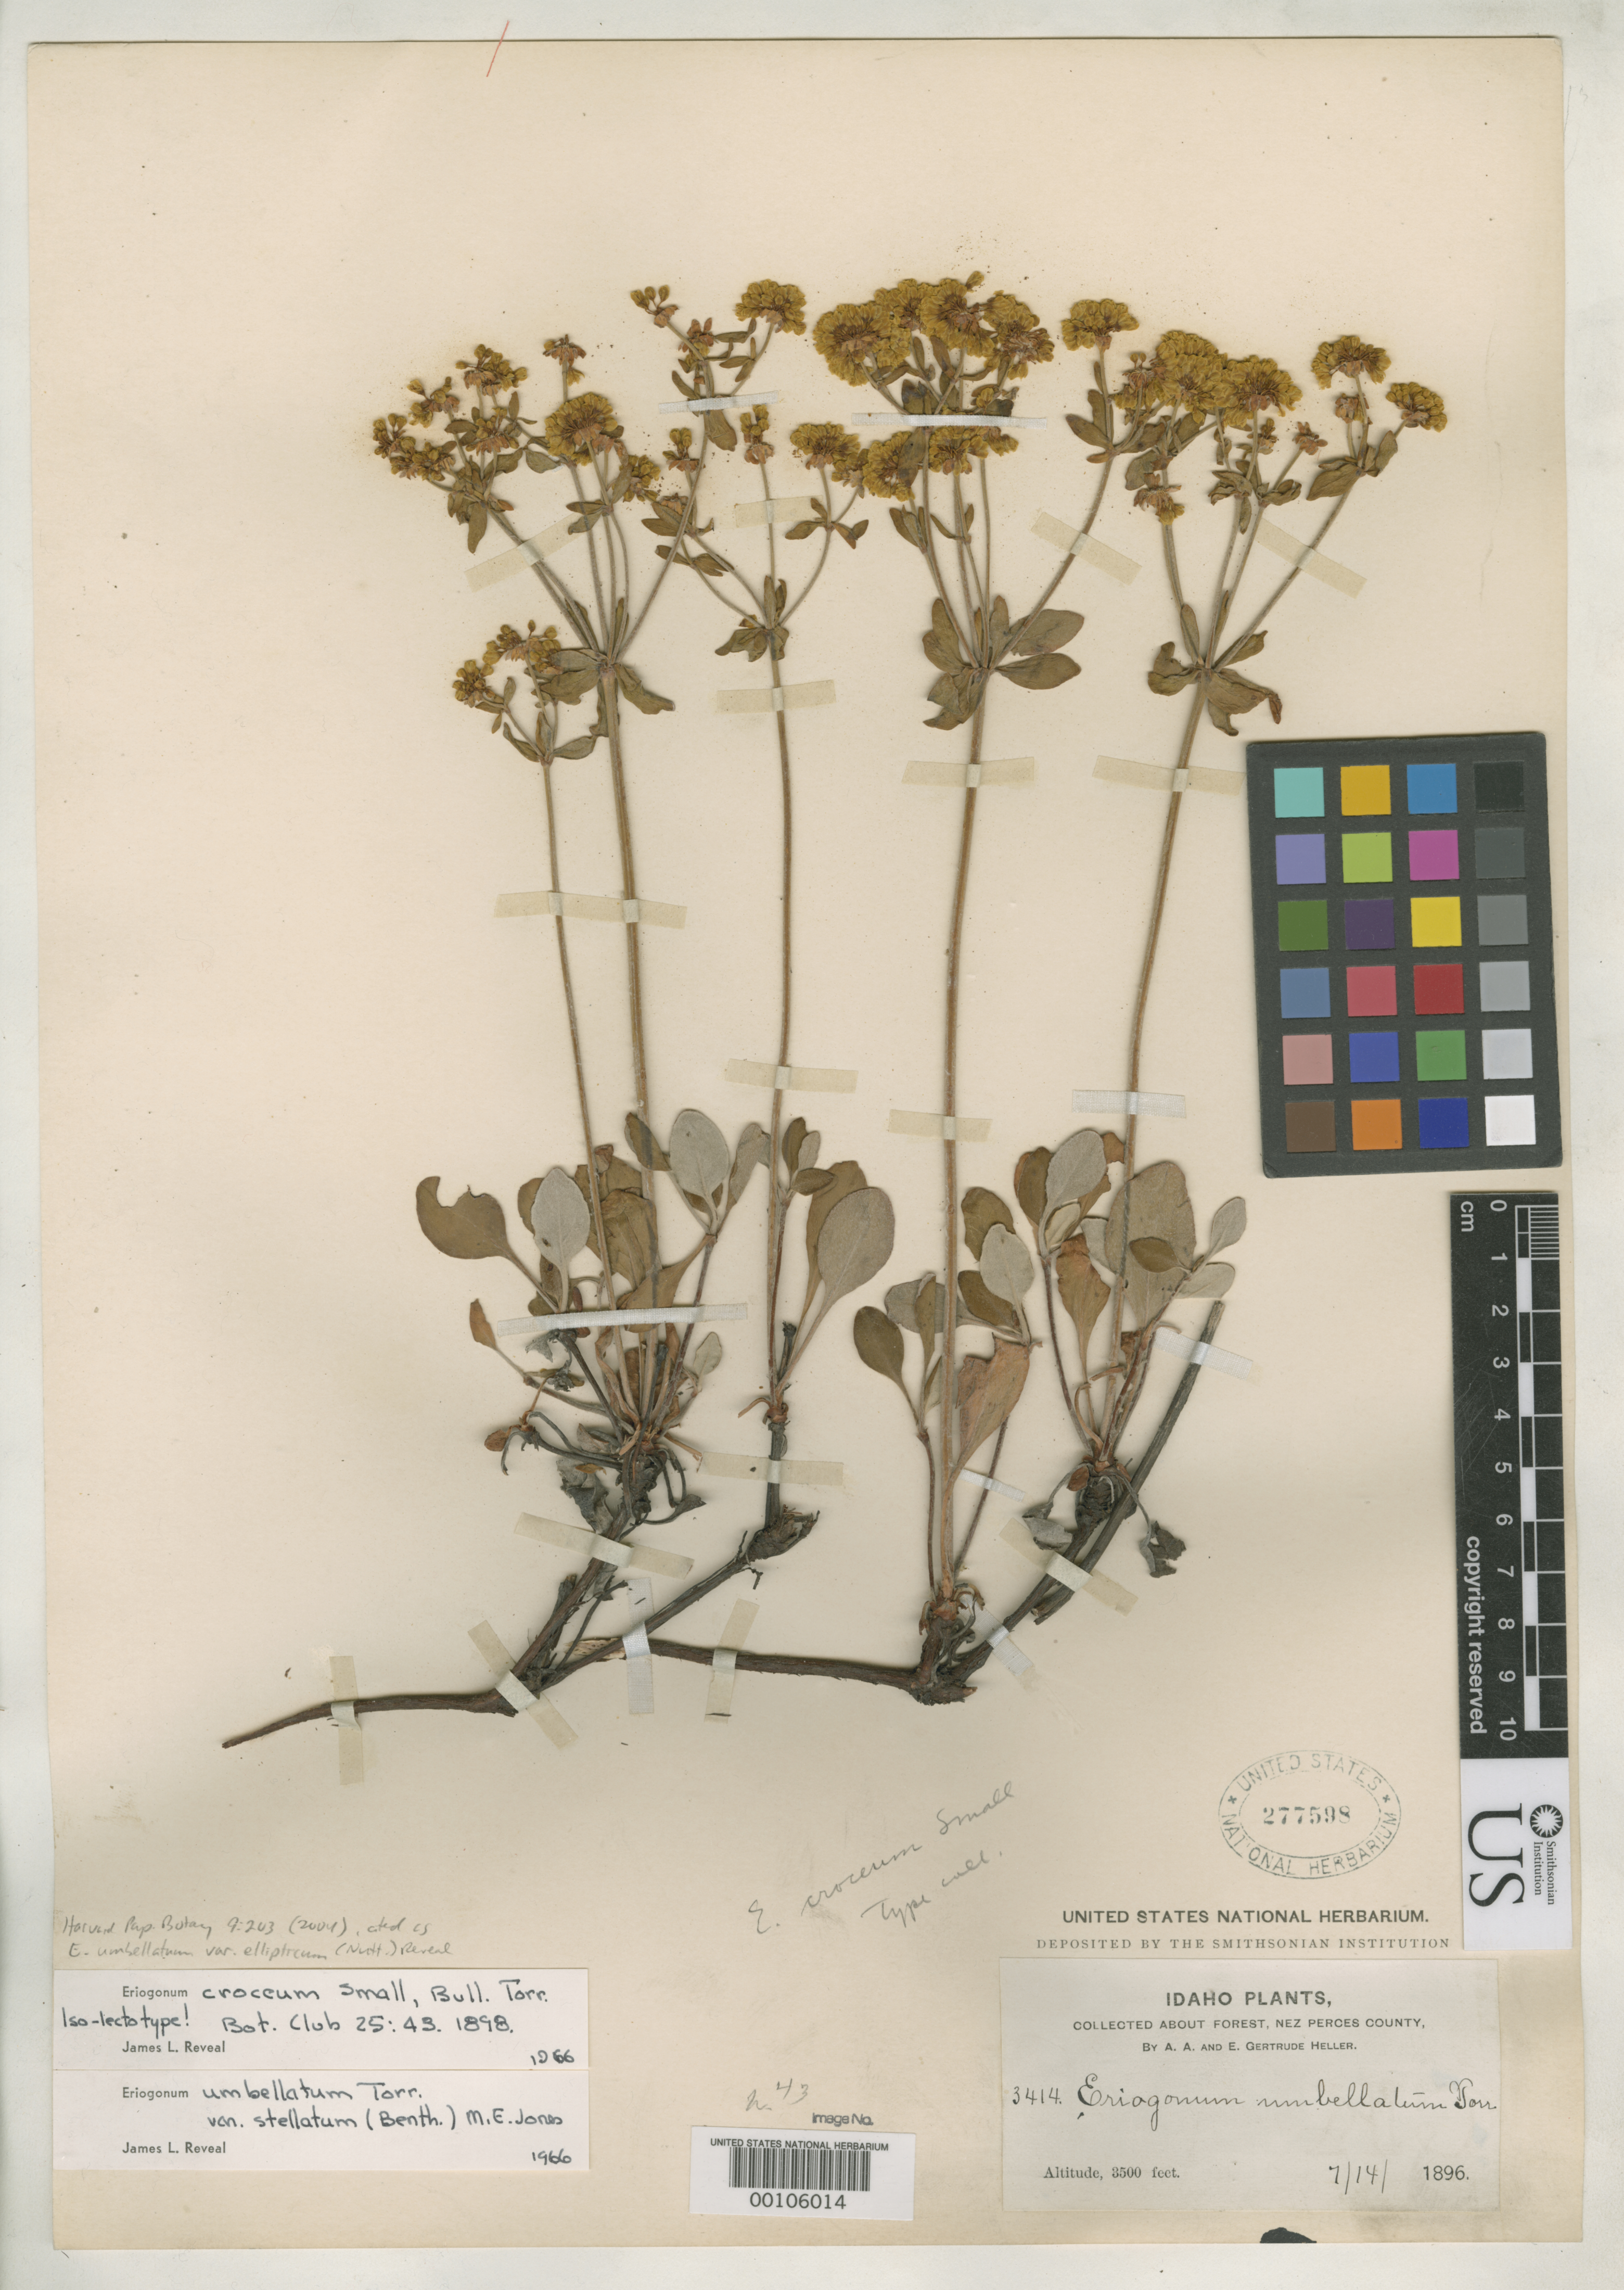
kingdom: Plantae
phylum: Tracheophyta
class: Magnoliopsida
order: Caryophyllales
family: Polygonaceae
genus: Eriogonum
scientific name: Eriogonum croceum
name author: Small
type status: Isolectotype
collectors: A. A. Heller & E. G. Heller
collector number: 3414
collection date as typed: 14 Jul 1896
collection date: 1896-07-14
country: United States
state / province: Idaho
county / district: Nez Perce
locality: Collected about forest, Nez Perces County.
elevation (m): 1067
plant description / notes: Annotated by Reveal (1966) as Eriogonum umbellatum var. stellatum (Benth.) M.E. Jones but cited as E. umbellatum var. ellipticum (Nutt.) Reveal.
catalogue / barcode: US 277598